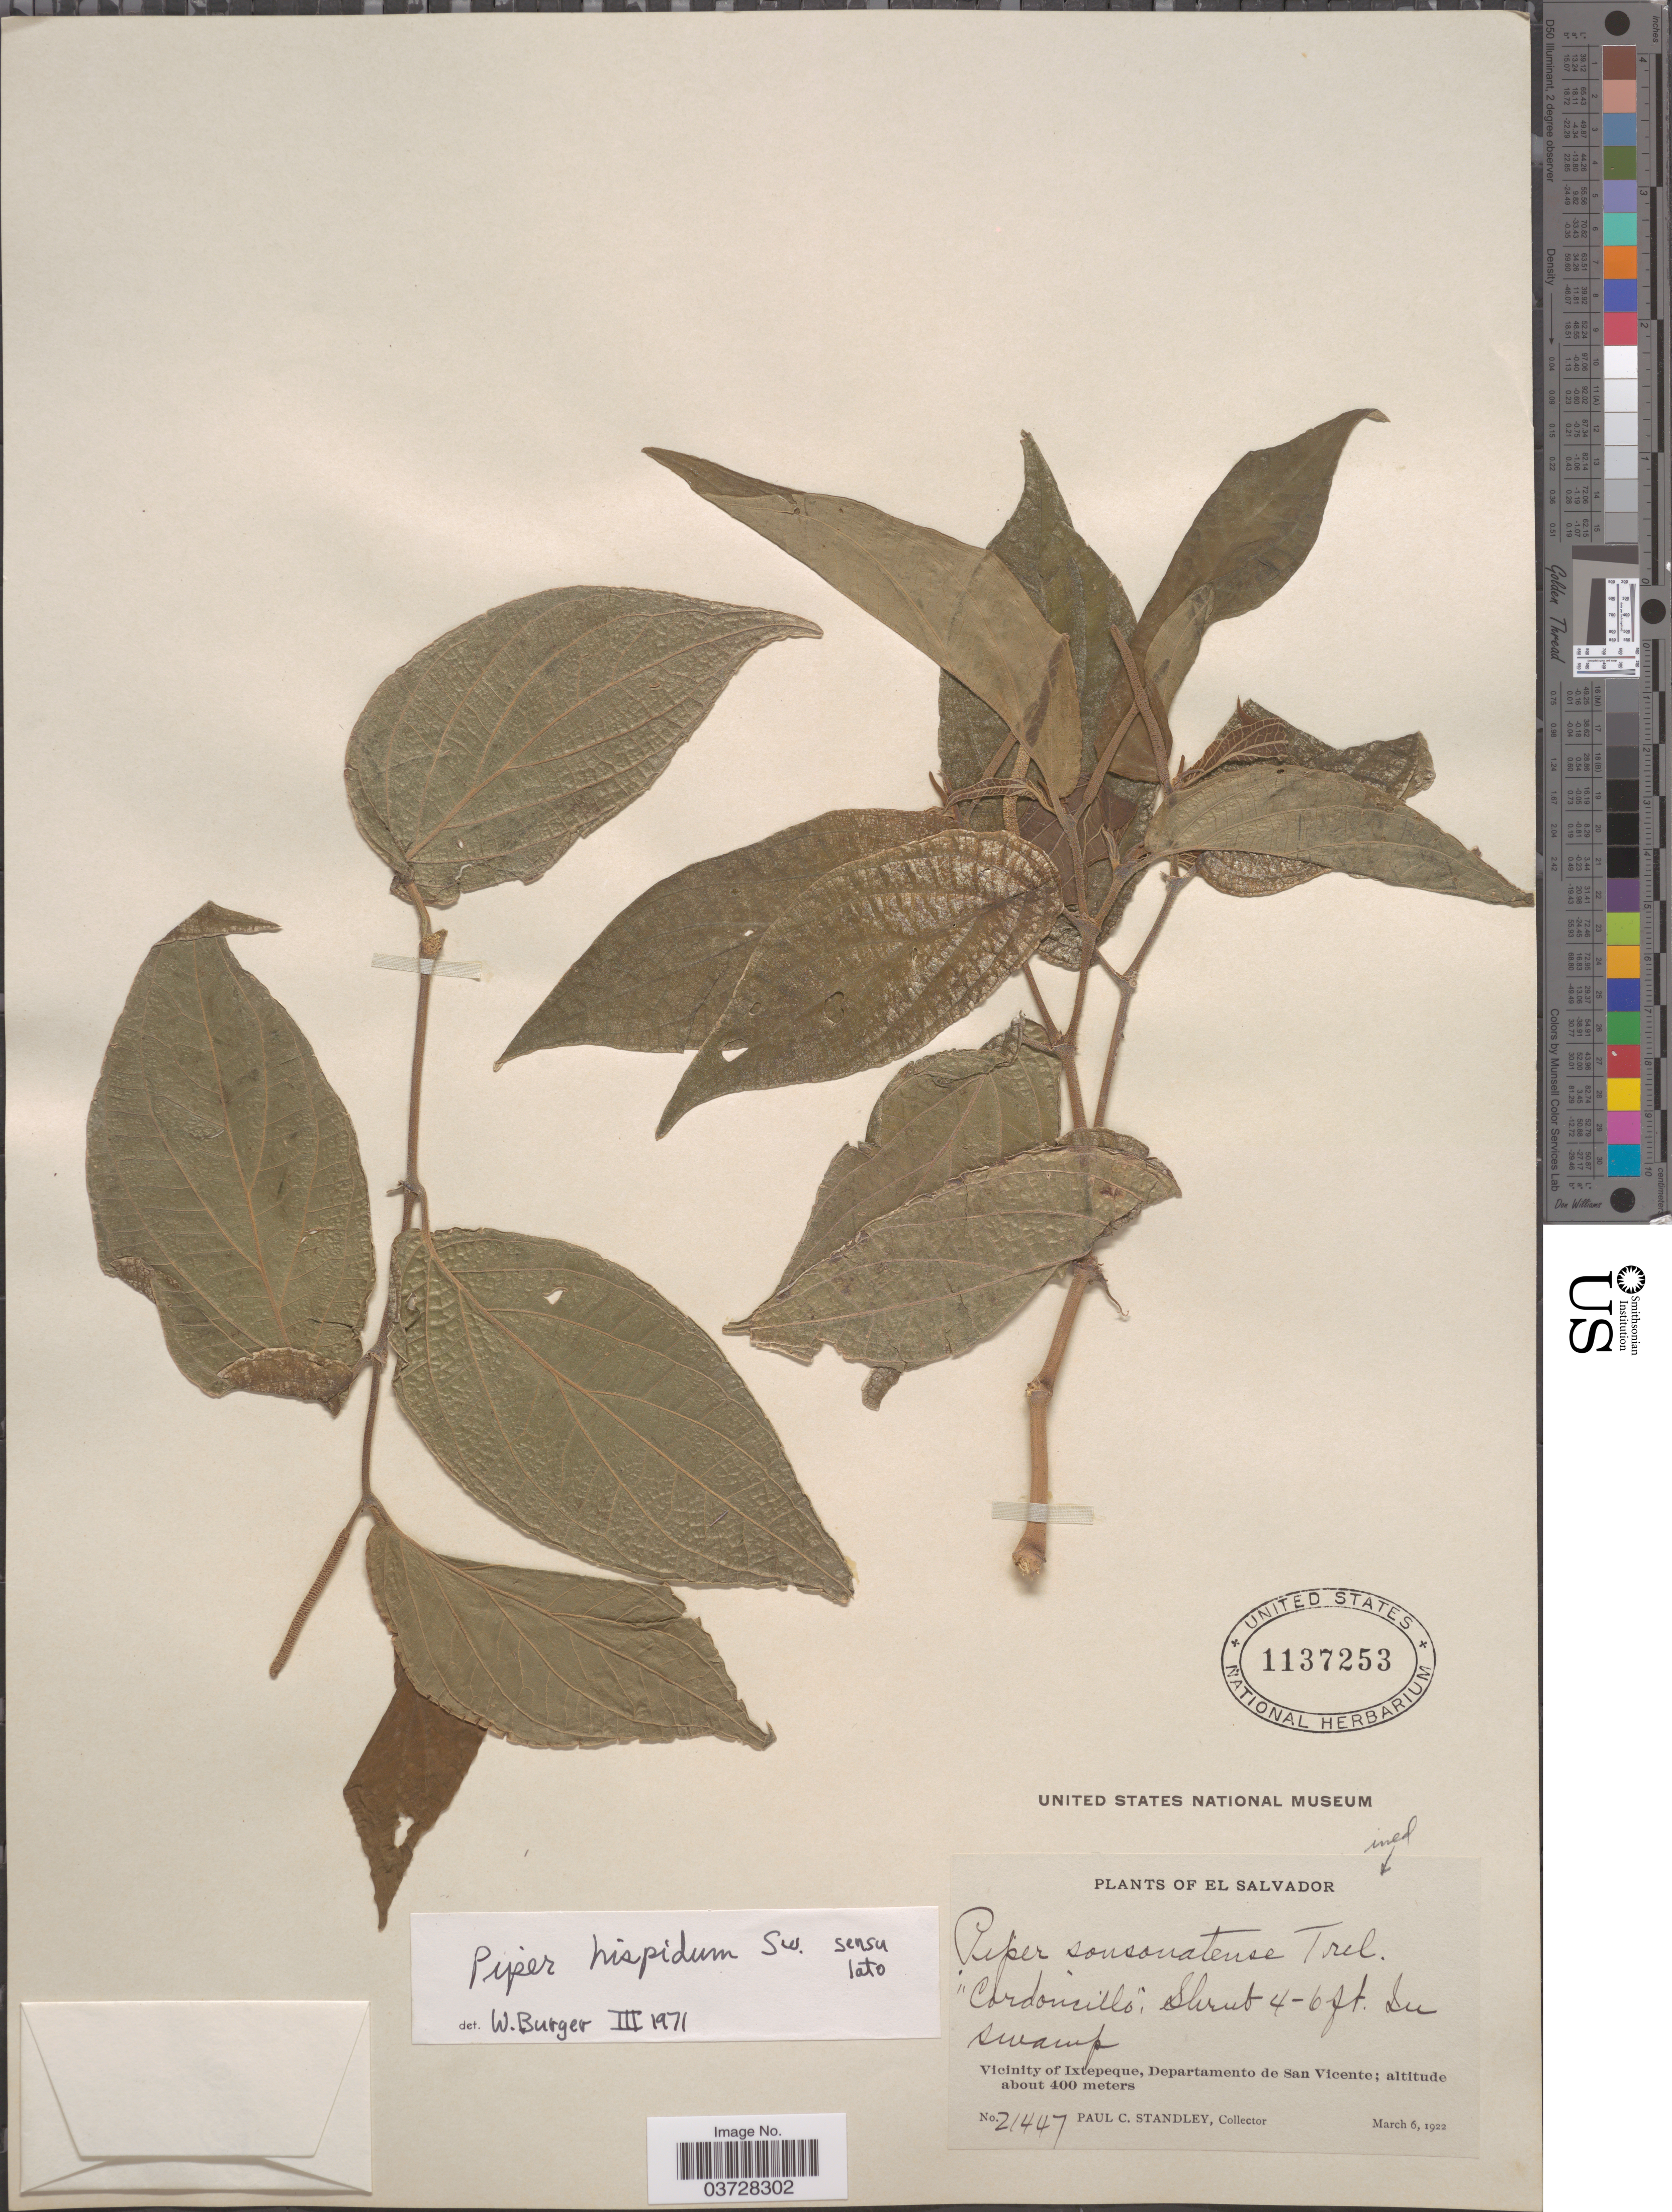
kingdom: Plantae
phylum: Tracheophyta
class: Magnoliopsida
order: Piperales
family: Piperaceae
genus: Piper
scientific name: Piper hispidum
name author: Sw.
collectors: P. C. Standley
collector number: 21447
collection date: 1922-03-06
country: El Salvador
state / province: San Vincente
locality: Vicinity of Ixtepeque, Departamento de San Vicente.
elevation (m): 400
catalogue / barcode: US 1137253